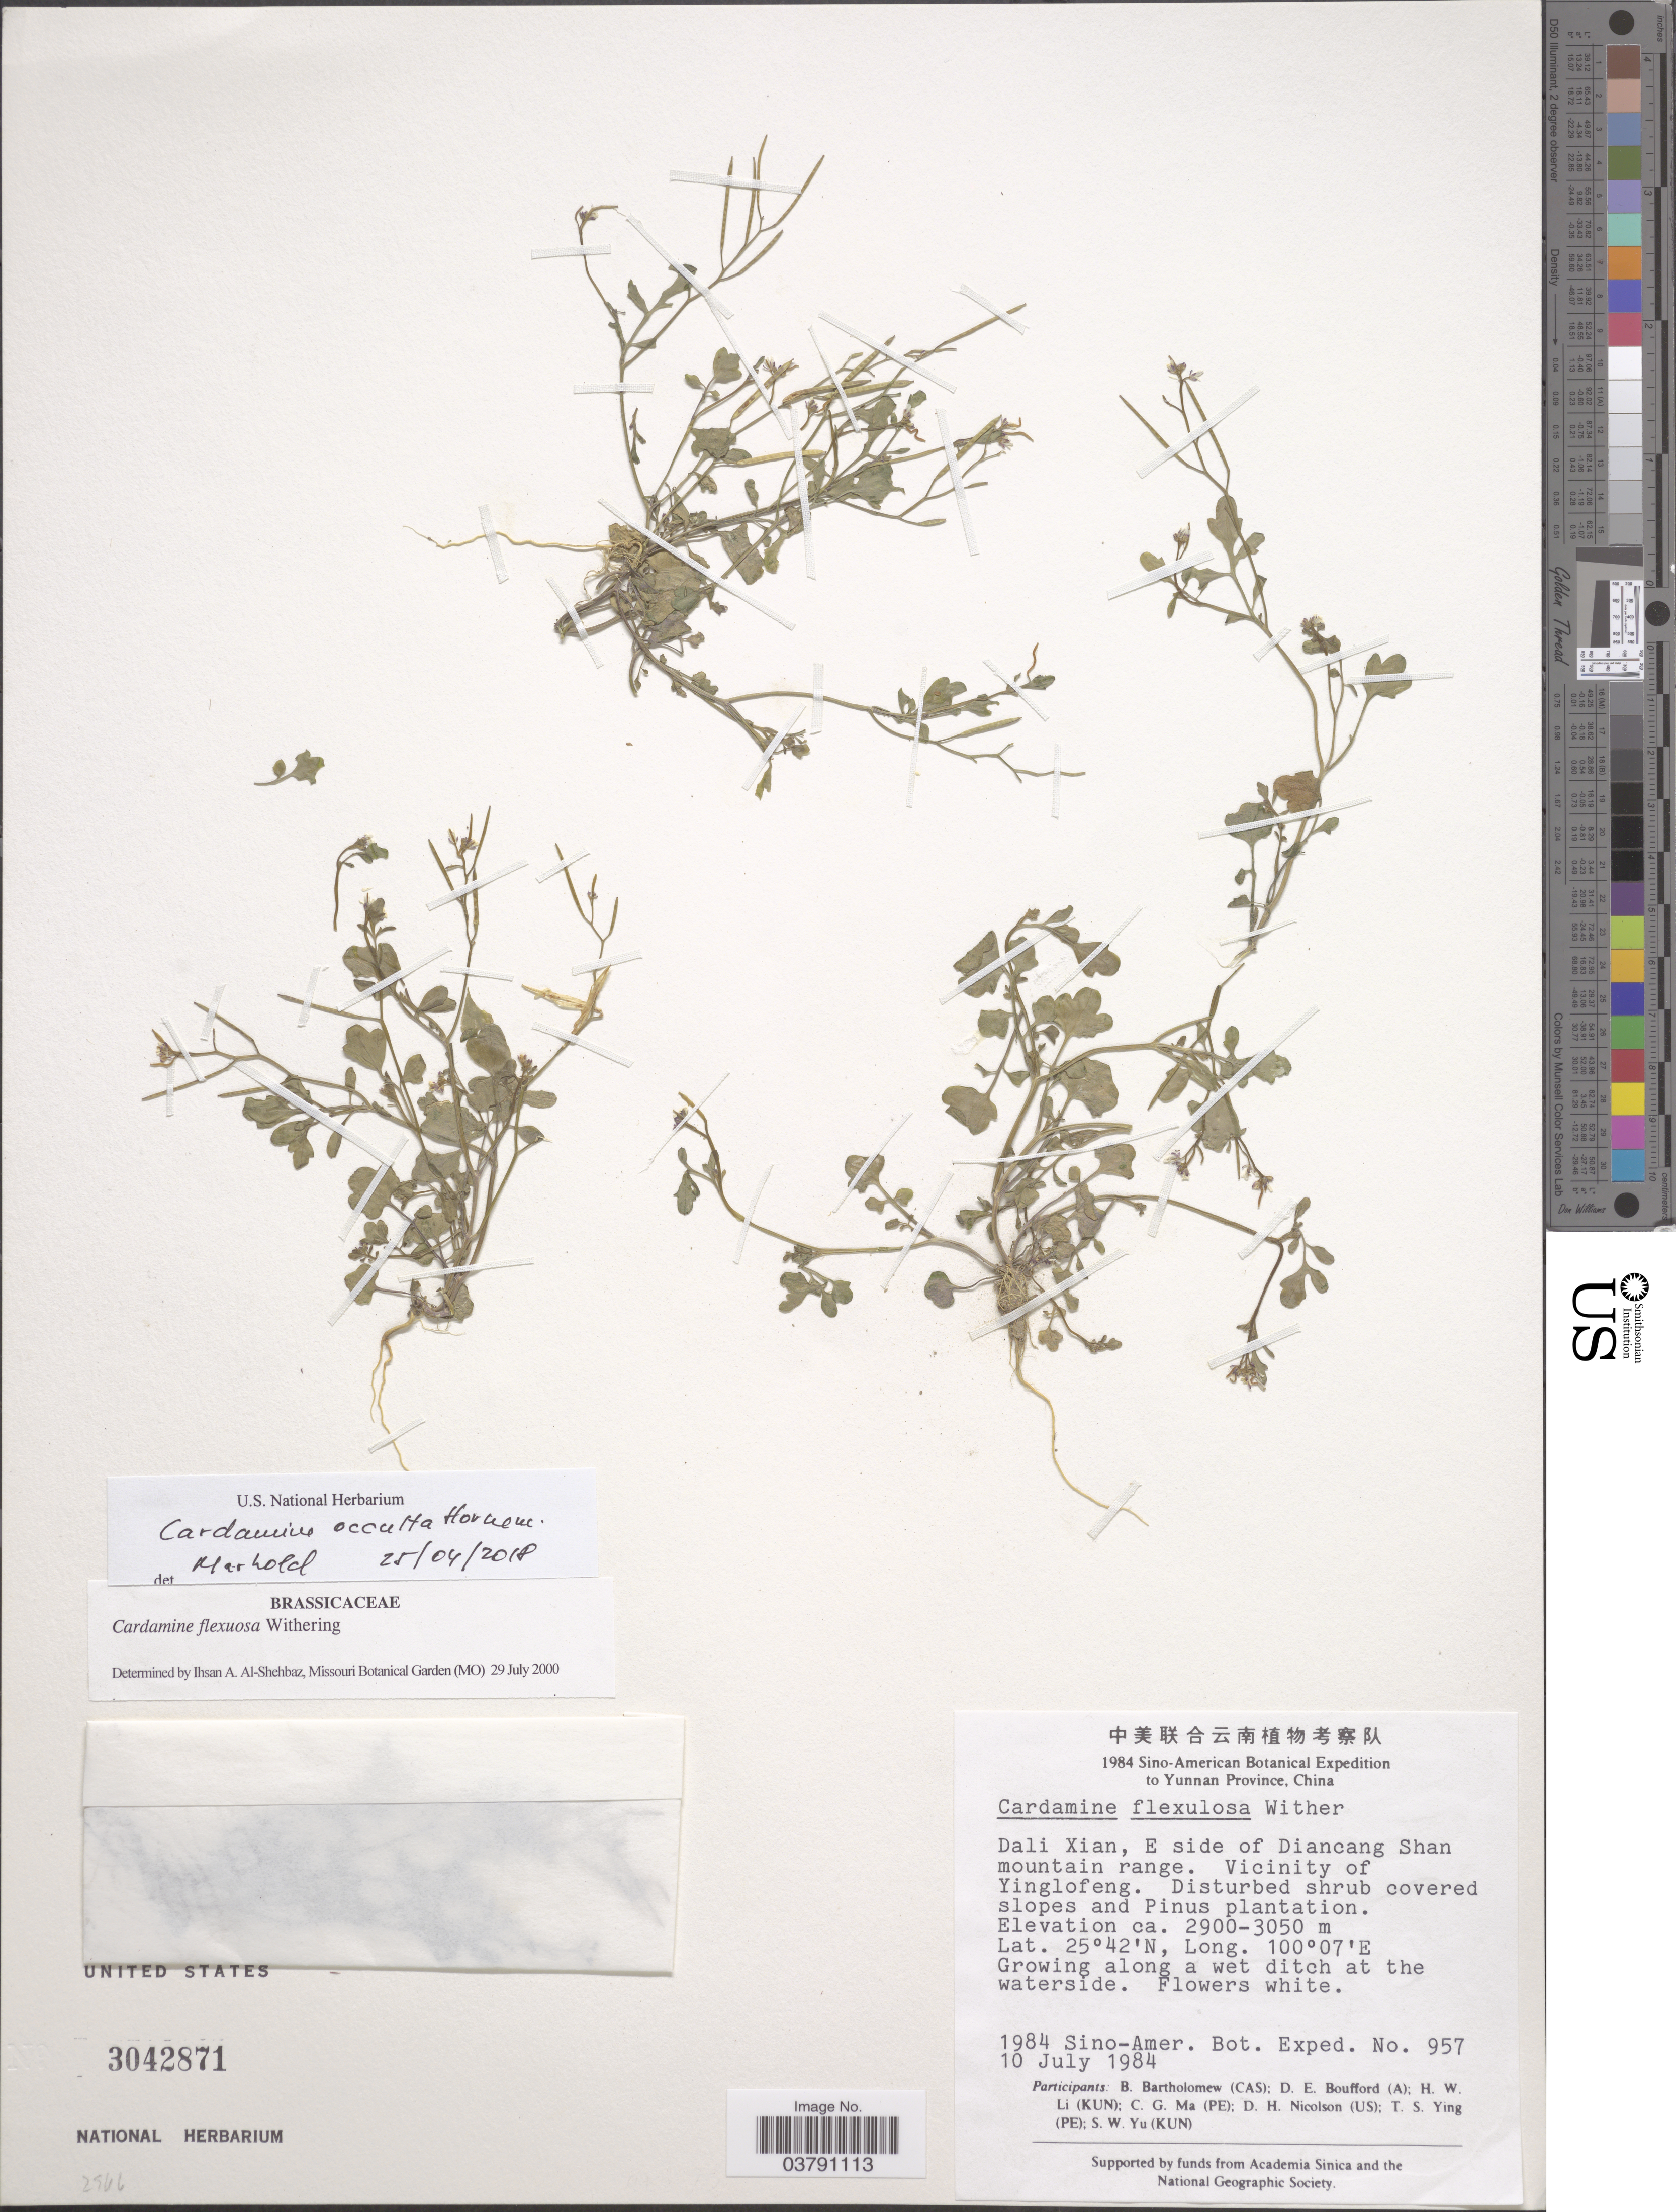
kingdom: Plantae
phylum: Tracheophyta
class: Magnoliopsida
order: Brassicales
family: Brassicaceae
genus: Cardamine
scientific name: Cardamine occulta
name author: Hornem.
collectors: B. Bartholomew, D. E. Boufford, H. W. Li, C. Ma & et al.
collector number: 957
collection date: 1984-07-10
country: China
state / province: Yunnan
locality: Dali Xian, E side of Diancang Shan mountain range. Vicinity of Yinglofeng.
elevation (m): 2900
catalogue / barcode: US 3042871